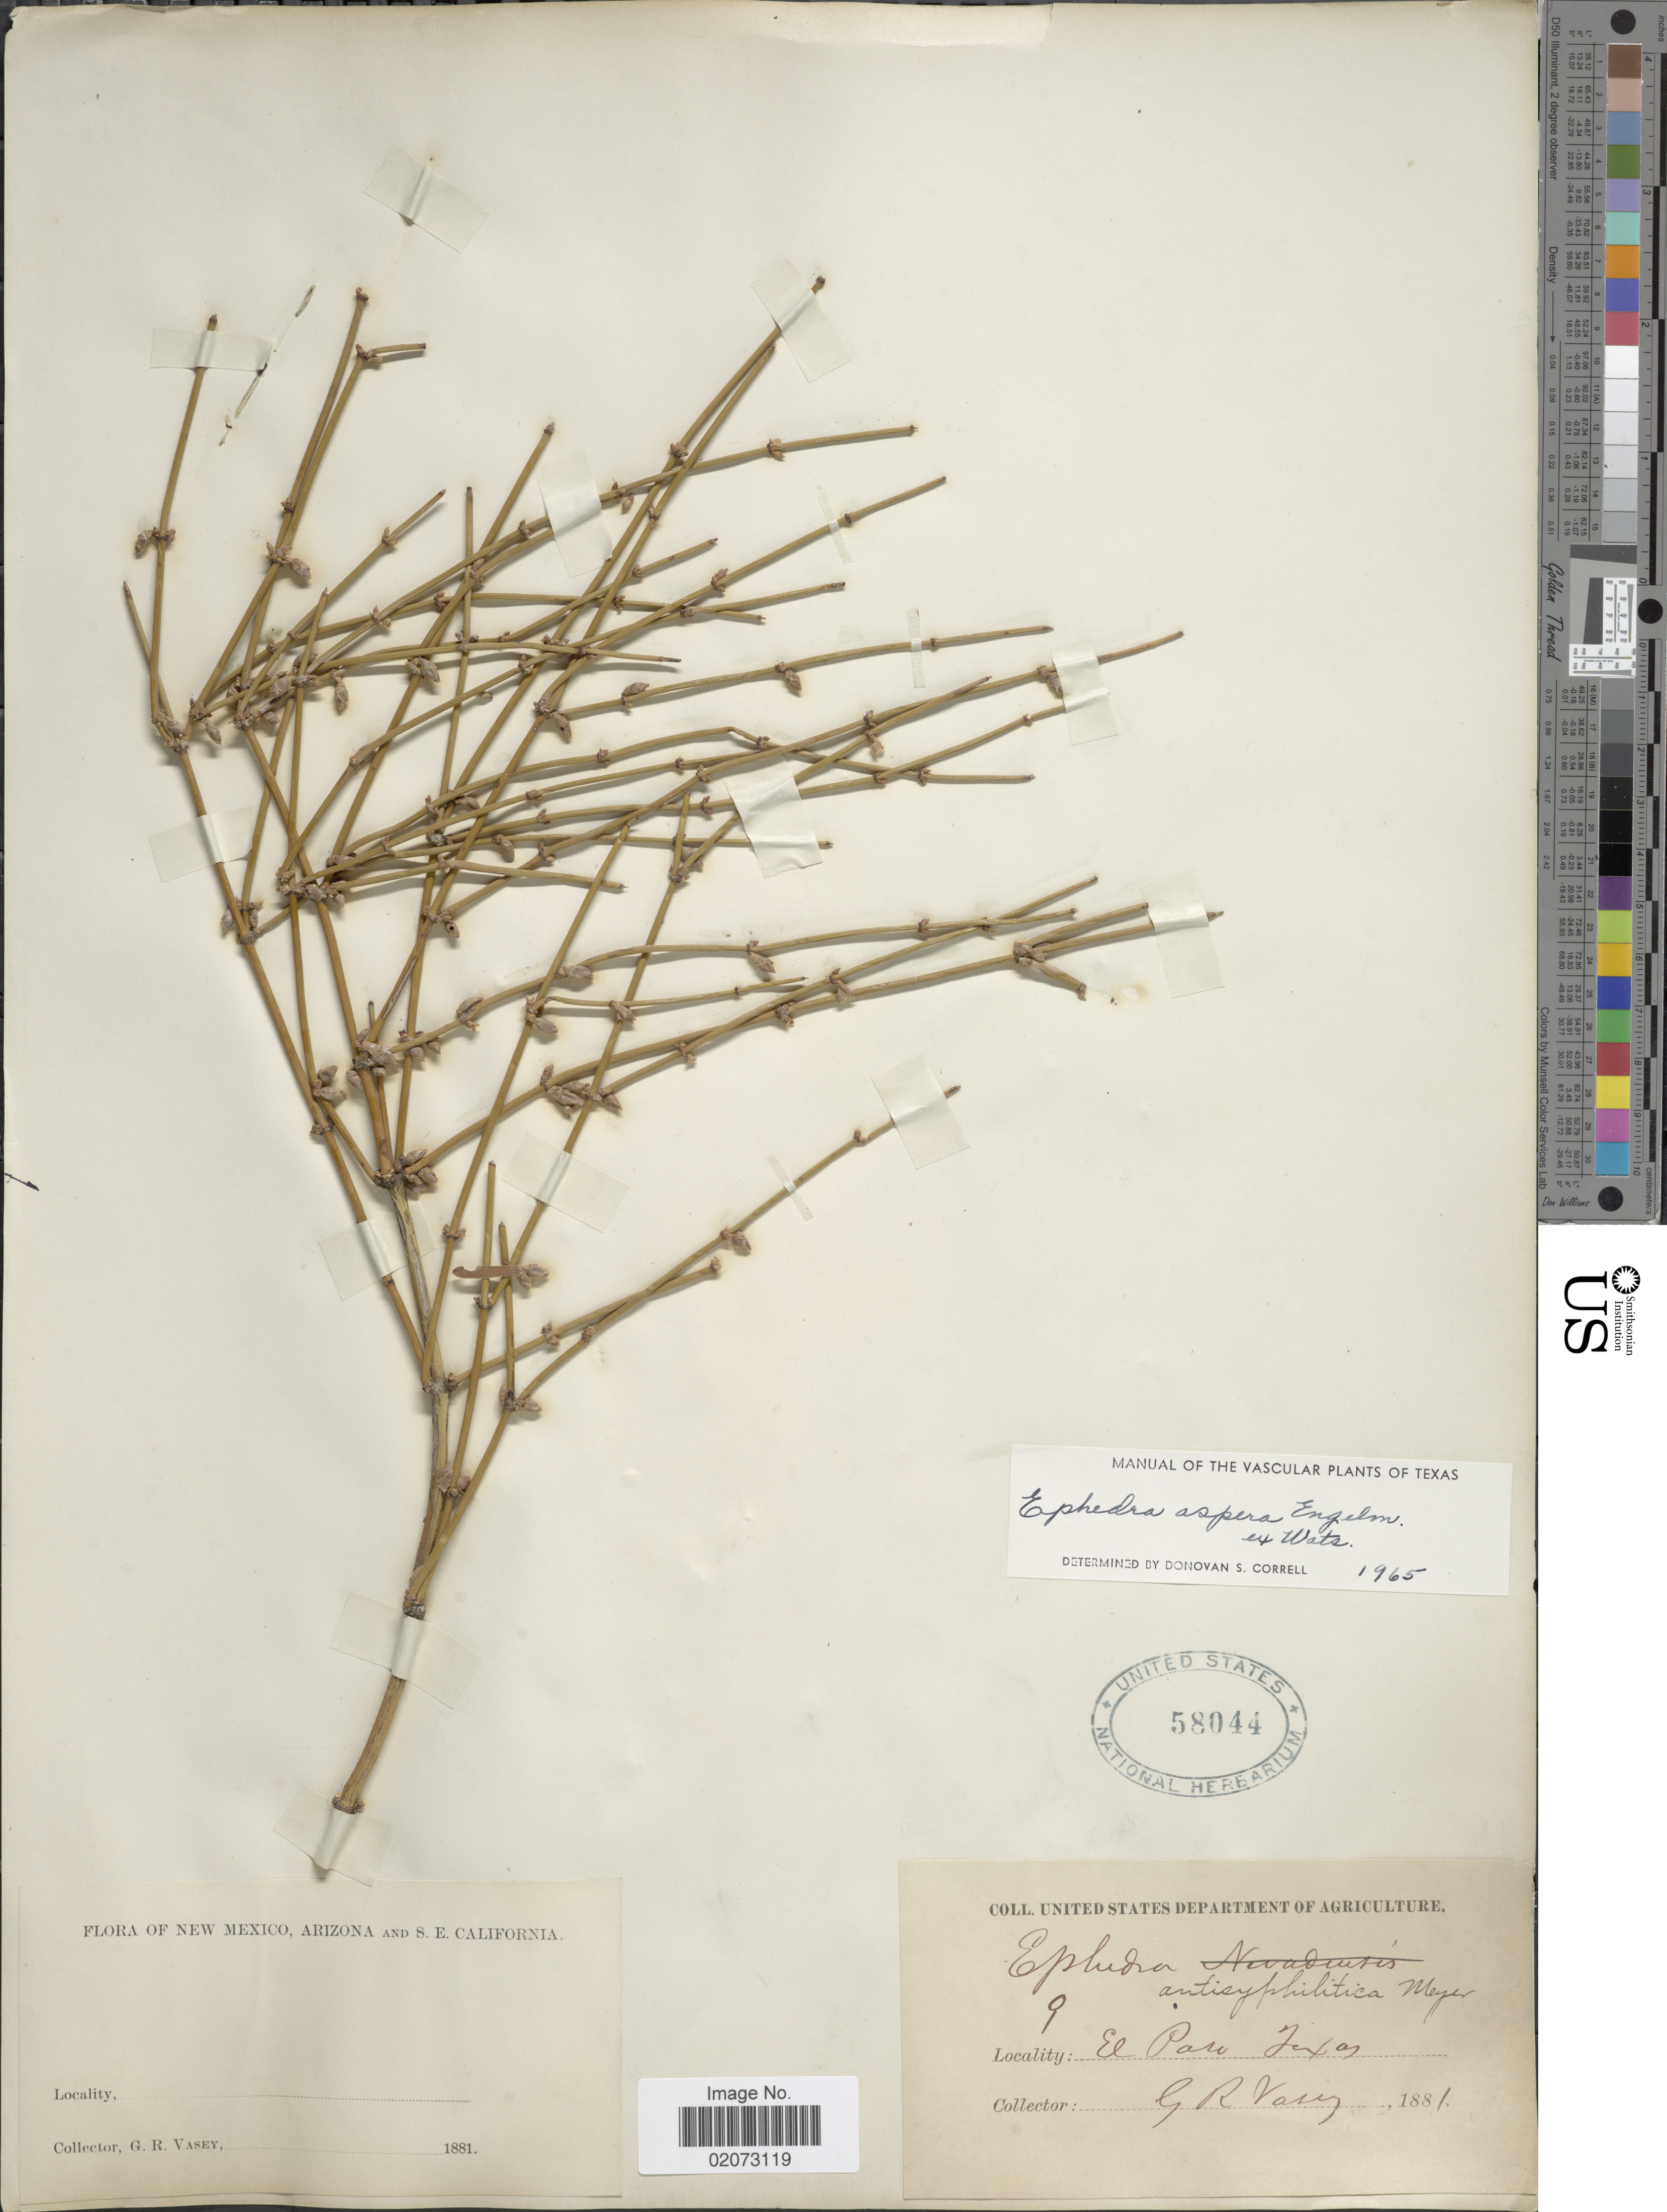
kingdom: Plantae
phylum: Tracheophyta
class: Gnetopsida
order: Ephedrales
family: Ephedraceae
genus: Ephedra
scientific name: Ephedra aspera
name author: Engelm. ex S. Watson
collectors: G. R. Vasey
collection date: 1881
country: United States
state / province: Texas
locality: El Paso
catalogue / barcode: US 58044